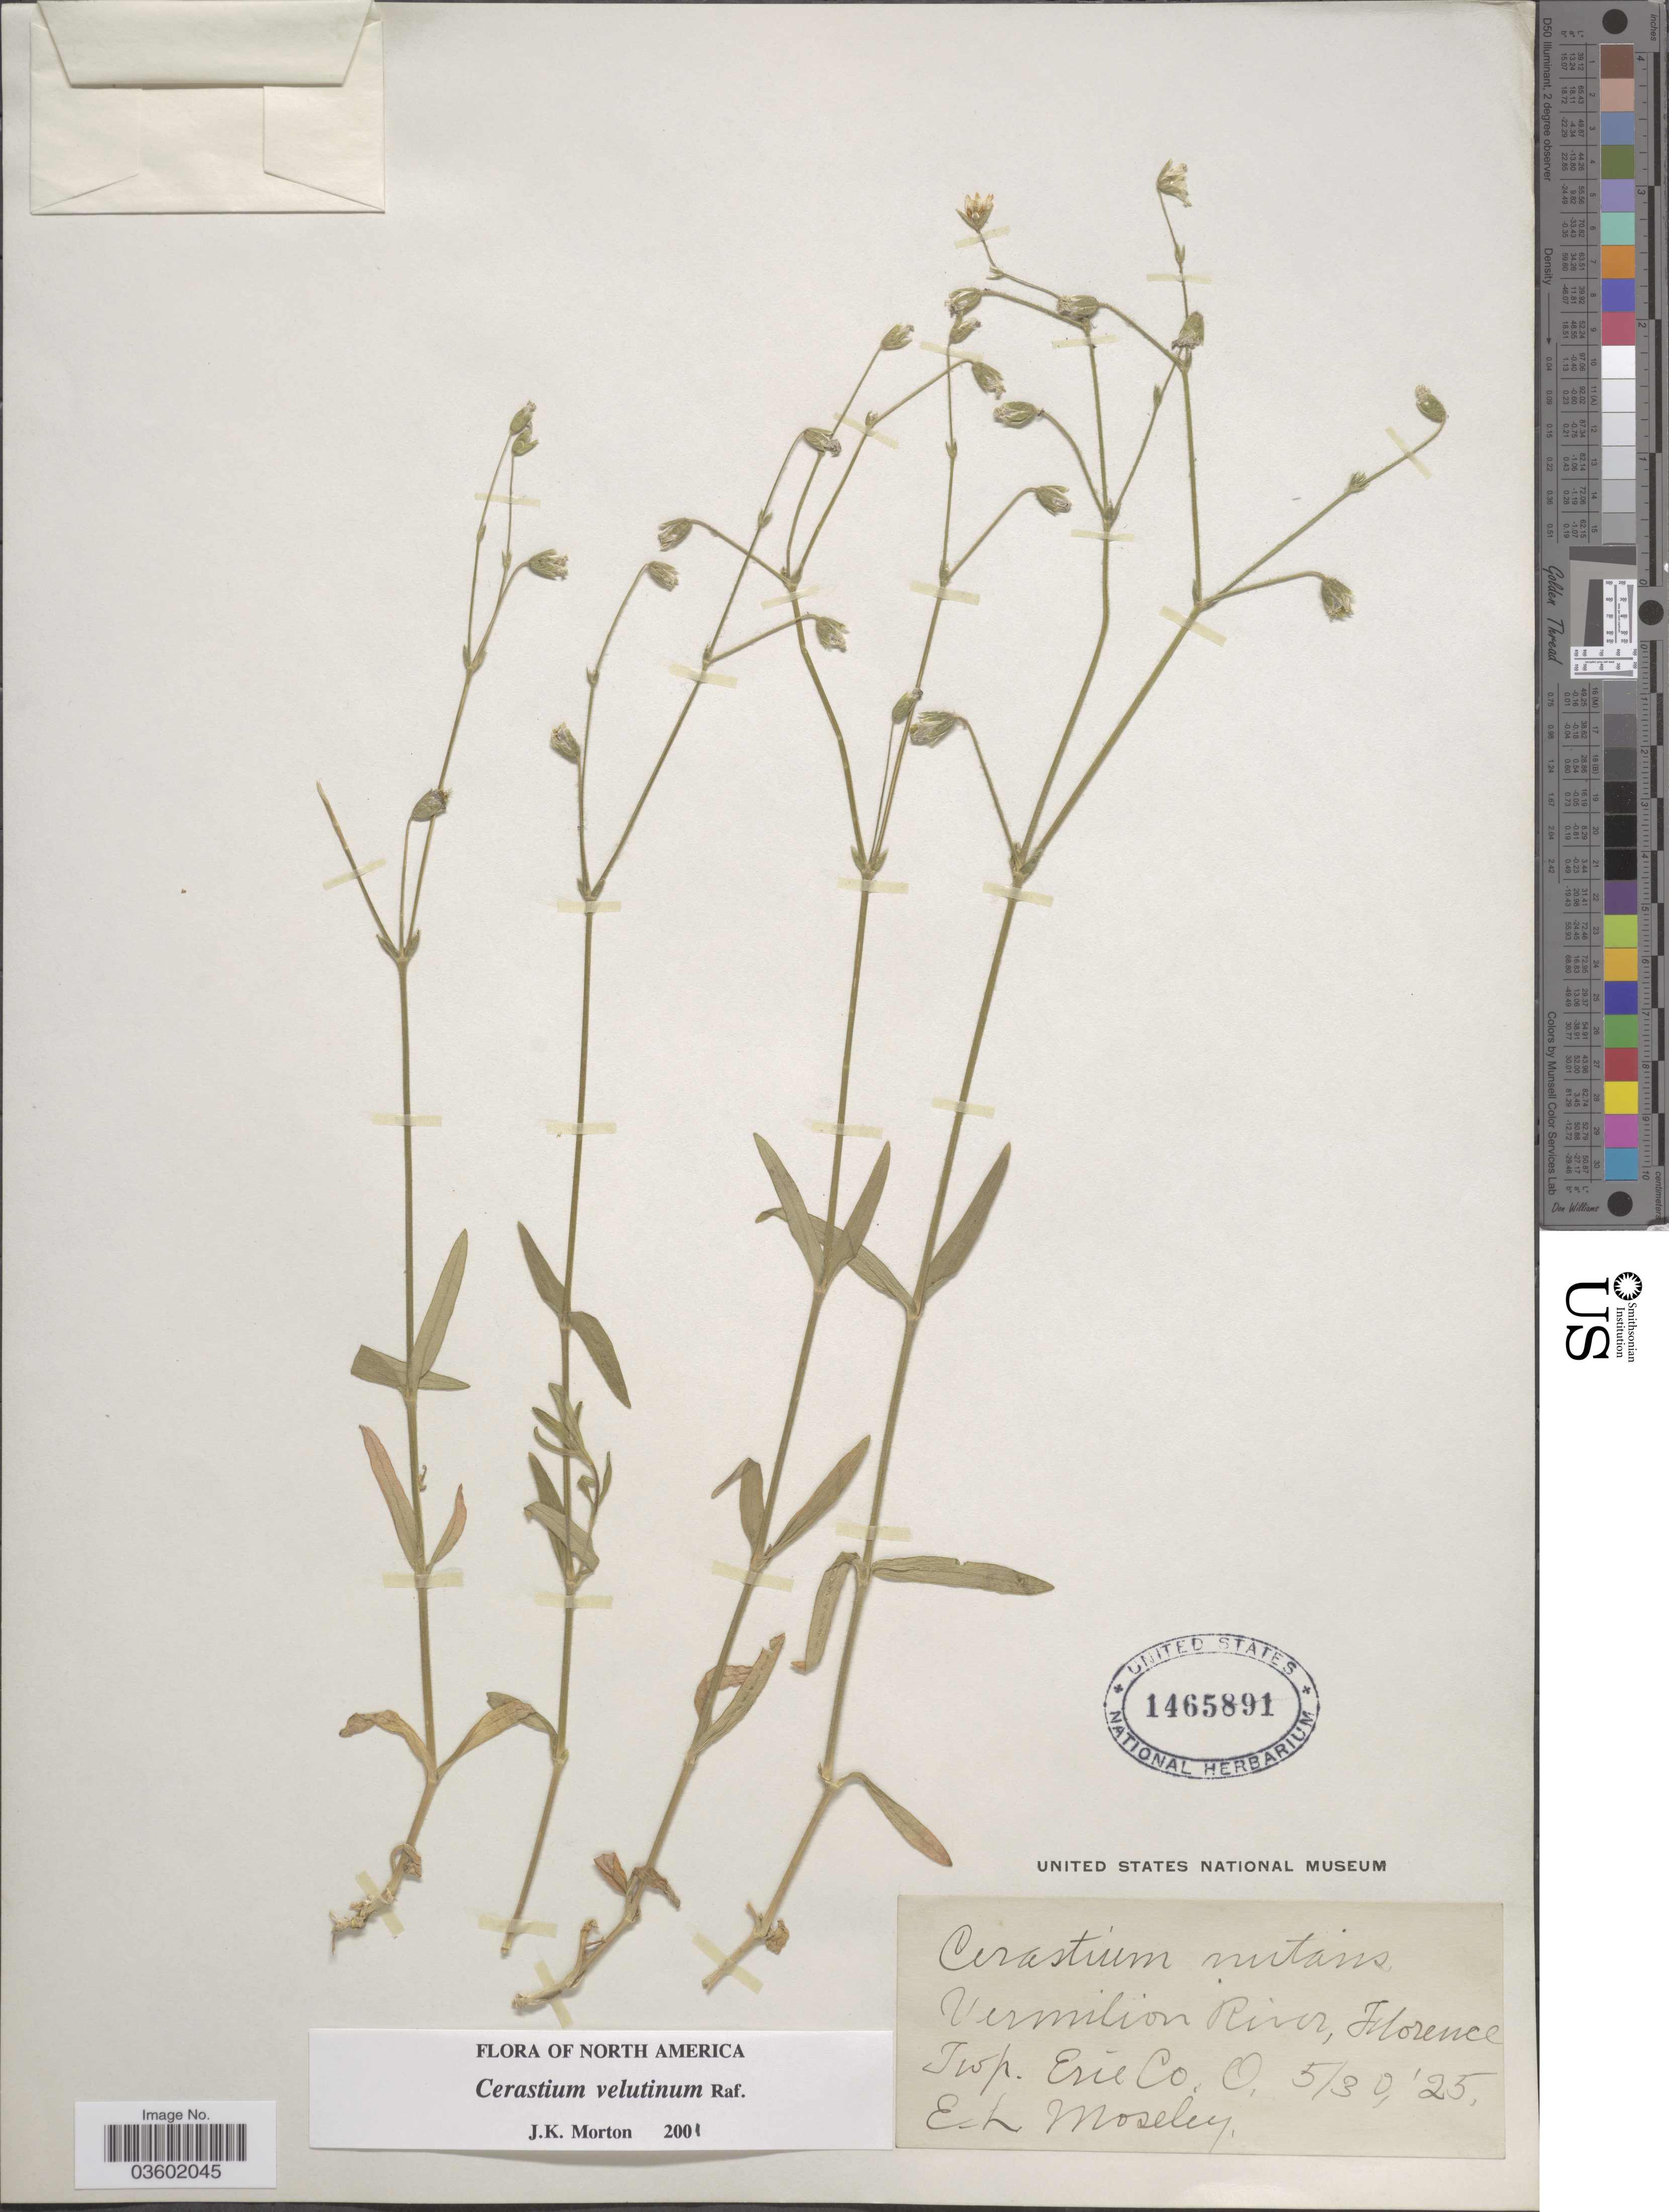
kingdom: Plantae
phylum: Tracheophyta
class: Magnoliopsida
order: Caryophyllales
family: Caryophyllaceae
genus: Cerastium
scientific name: Cerastium velutinum var. velutinum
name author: Raf.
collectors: E. Moseley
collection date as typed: Transcribed d/m/y: 30/5/25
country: United States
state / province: Ohio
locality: Vermillion River, Florence Twp., Erie Co.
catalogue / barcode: US 1465891